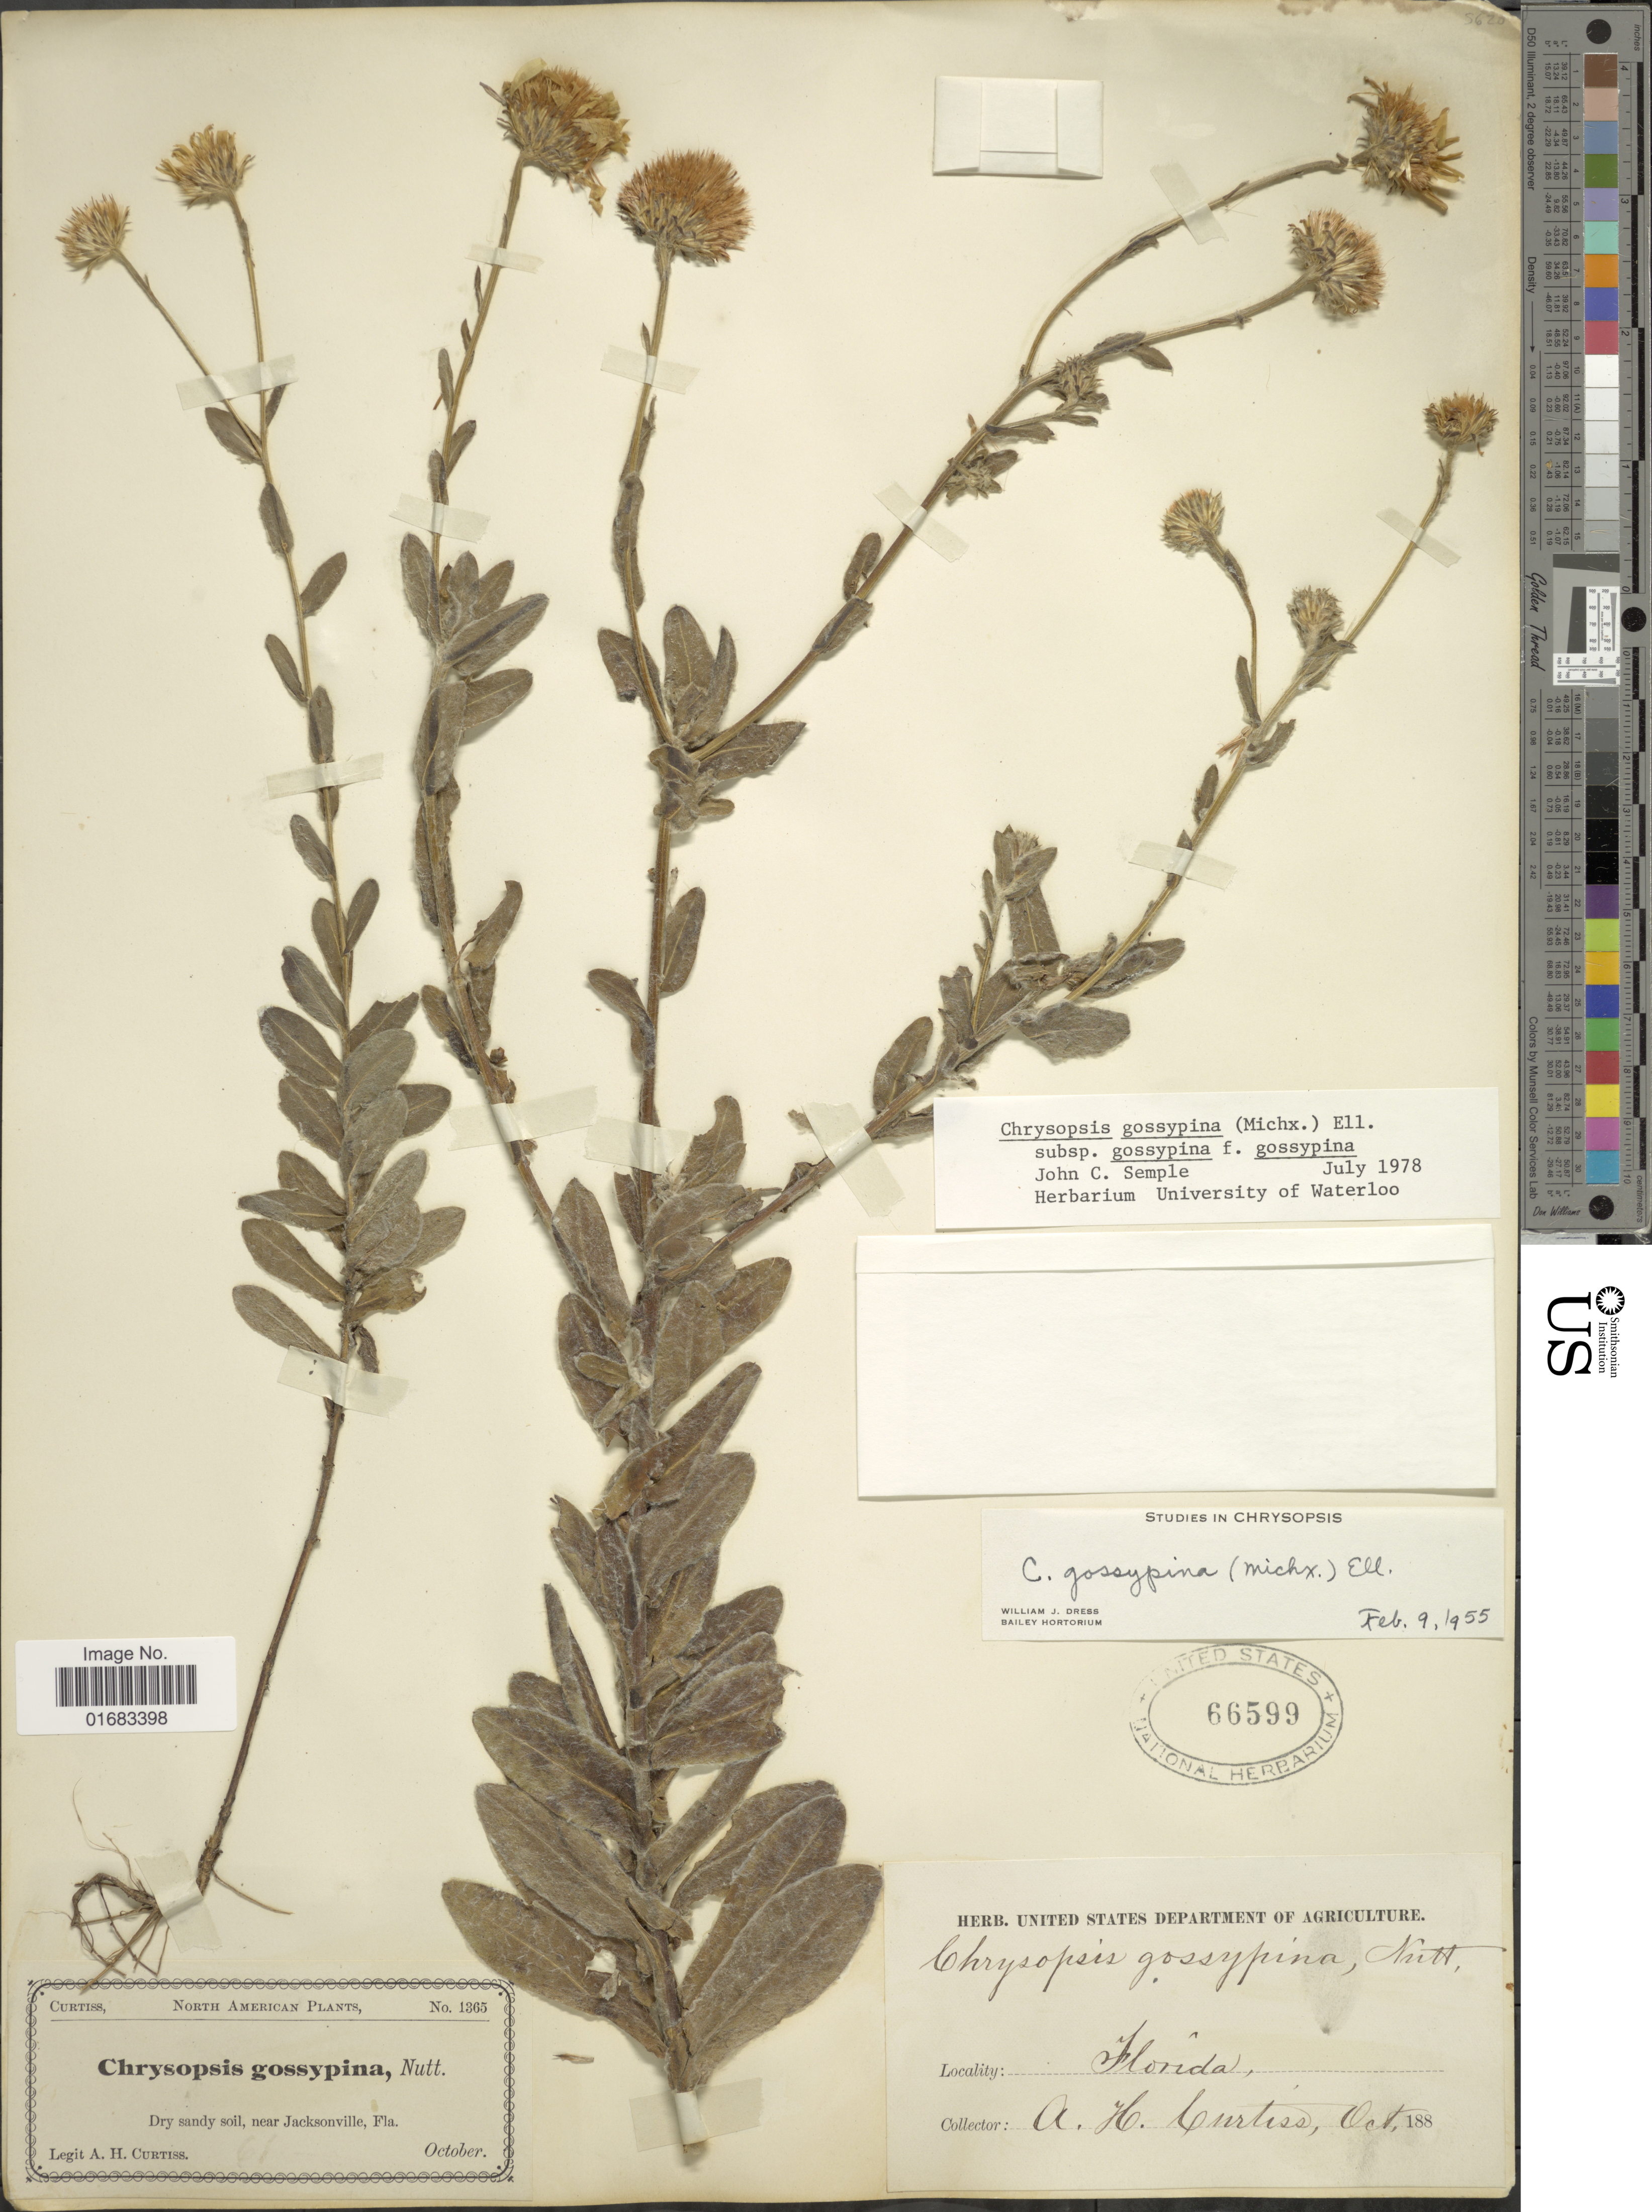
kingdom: Plantae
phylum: Tracheophyta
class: Magnoliopsida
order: Asterales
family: Asteraceae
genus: Chrysopsis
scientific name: Chrysopsis gossypina f. gossypina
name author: (Michx.) Elliott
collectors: A. H. Curtiss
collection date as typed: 188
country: United States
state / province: Florida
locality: Florida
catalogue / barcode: US 66599